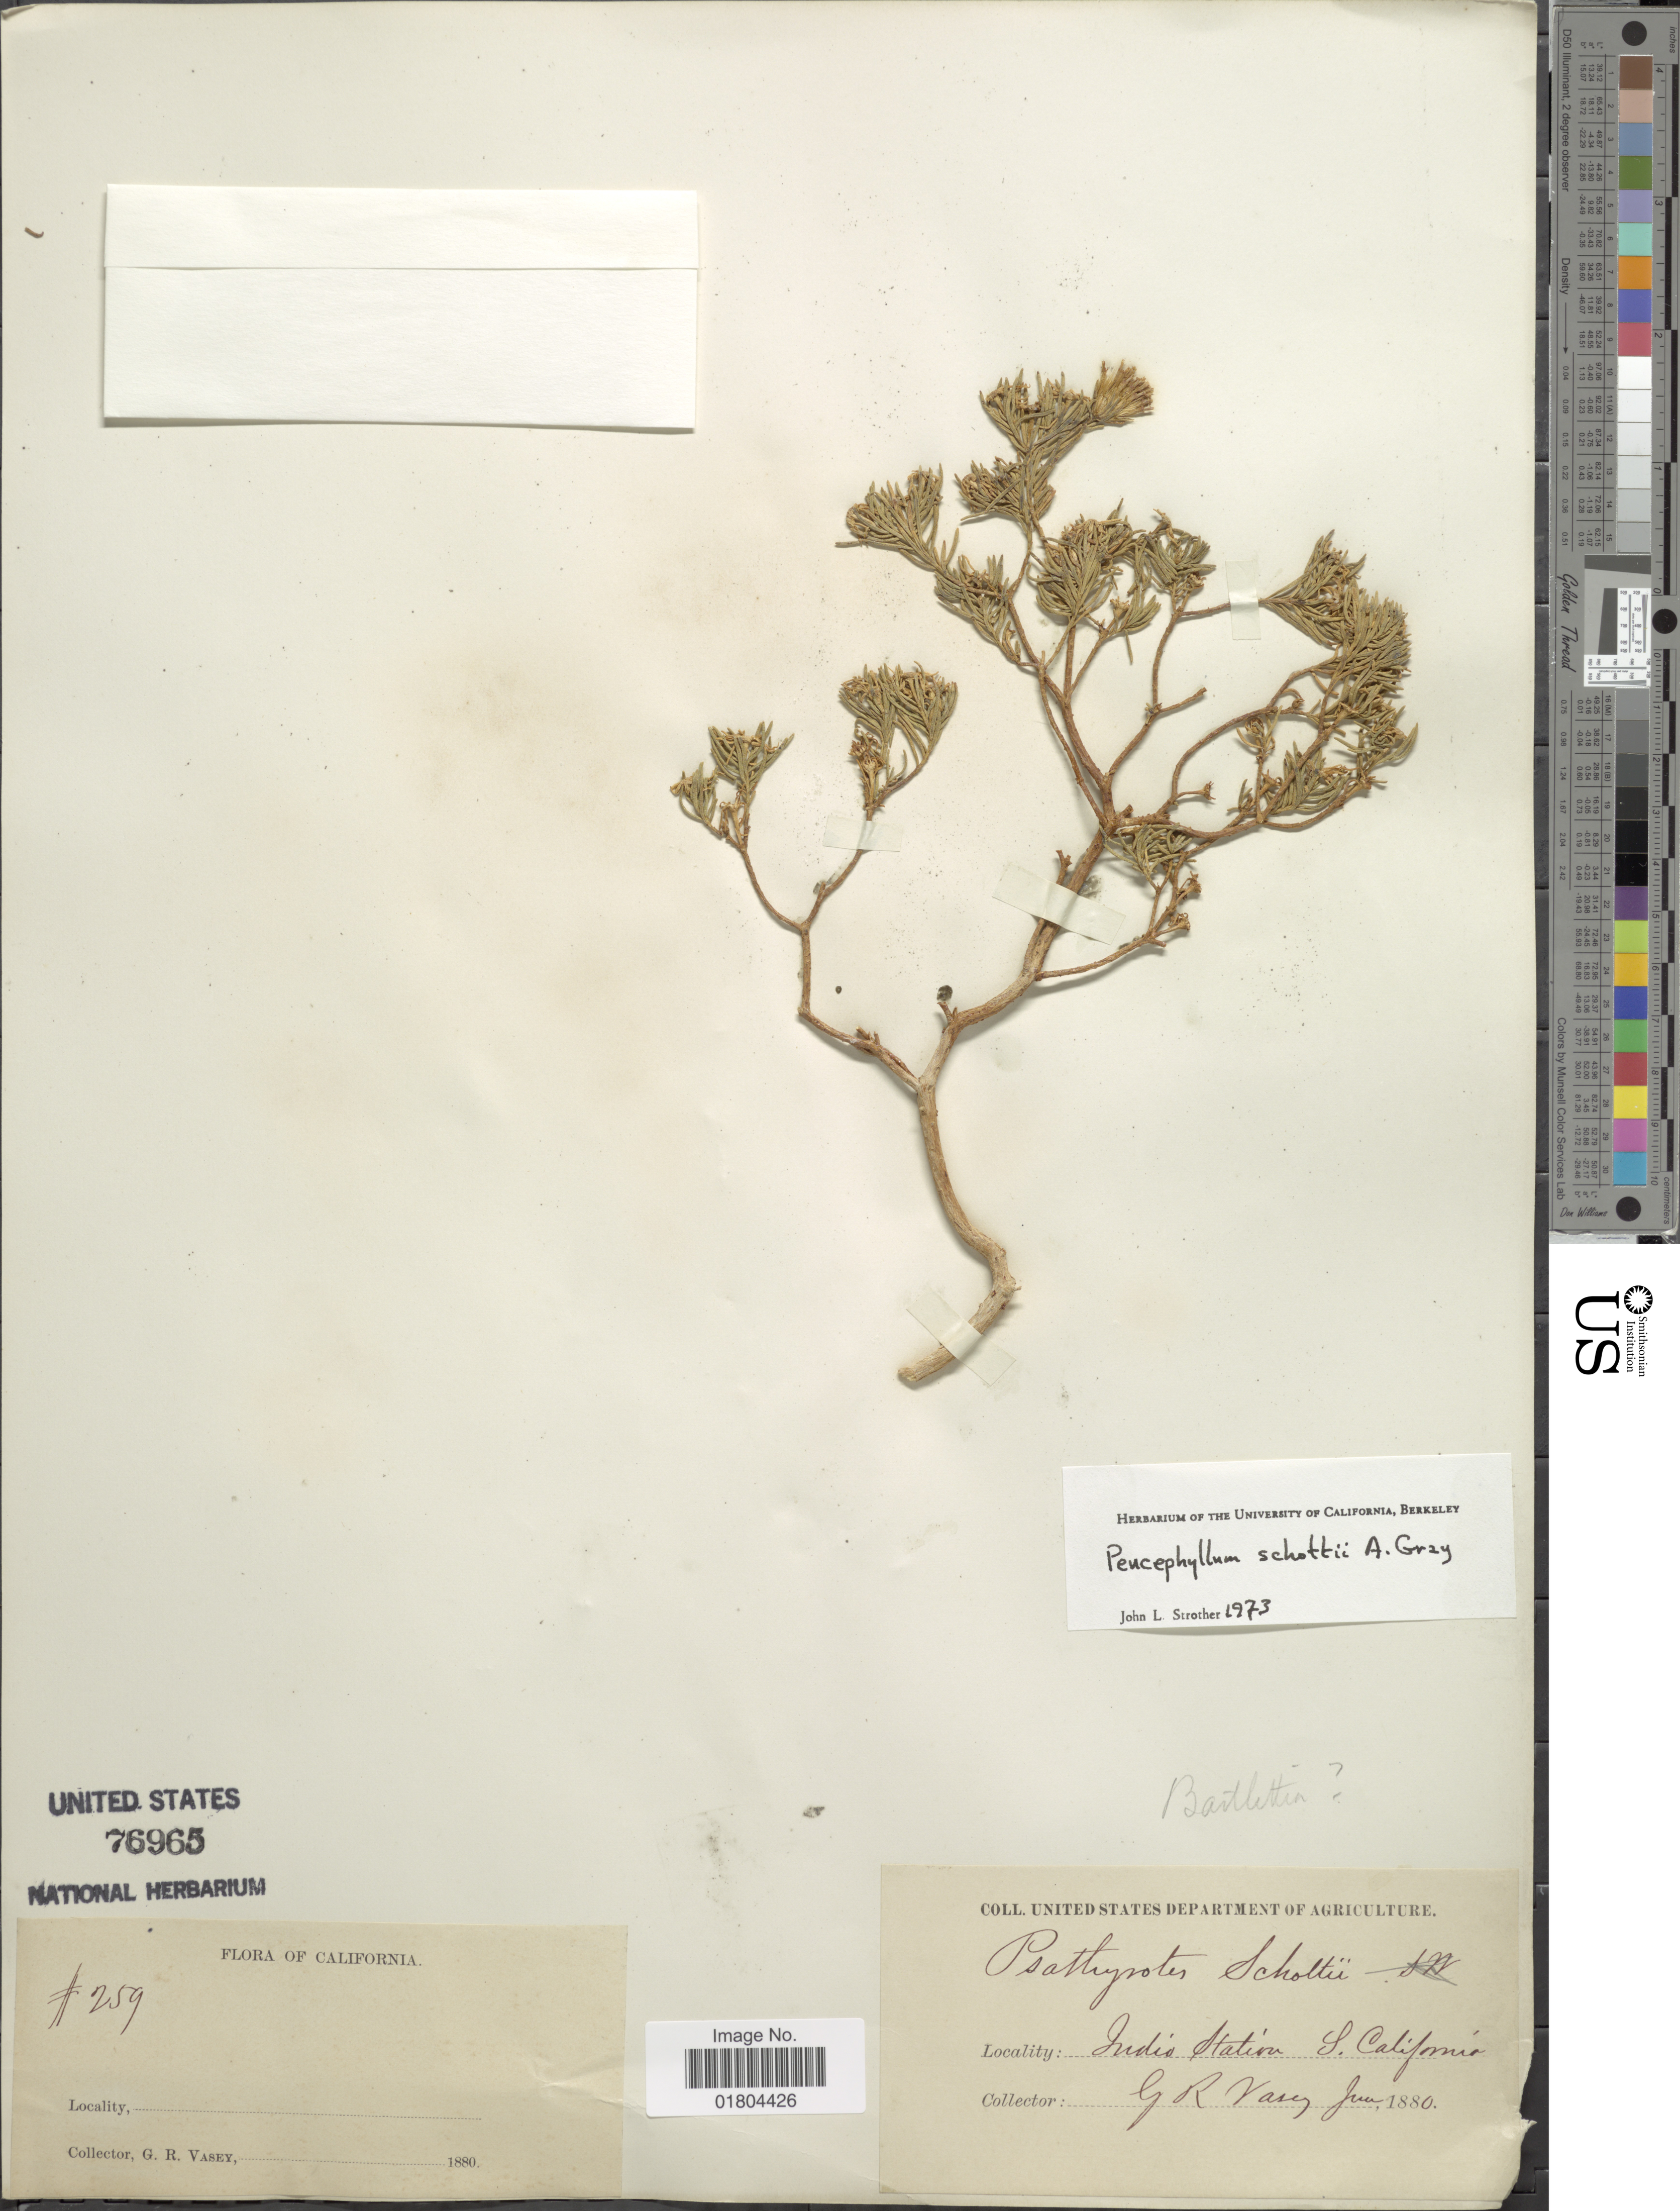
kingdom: Plantae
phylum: Tracheophyta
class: Magnoliopsida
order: Asterales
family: Asteraceae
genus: Peucephyllum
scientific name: Peucephyllum schottii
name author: A. Gray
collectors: G. R. Vasey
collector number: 259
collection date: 1880-06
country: United States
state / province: California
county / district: Riverside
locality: Indio Station S. California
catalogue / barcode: US 76965